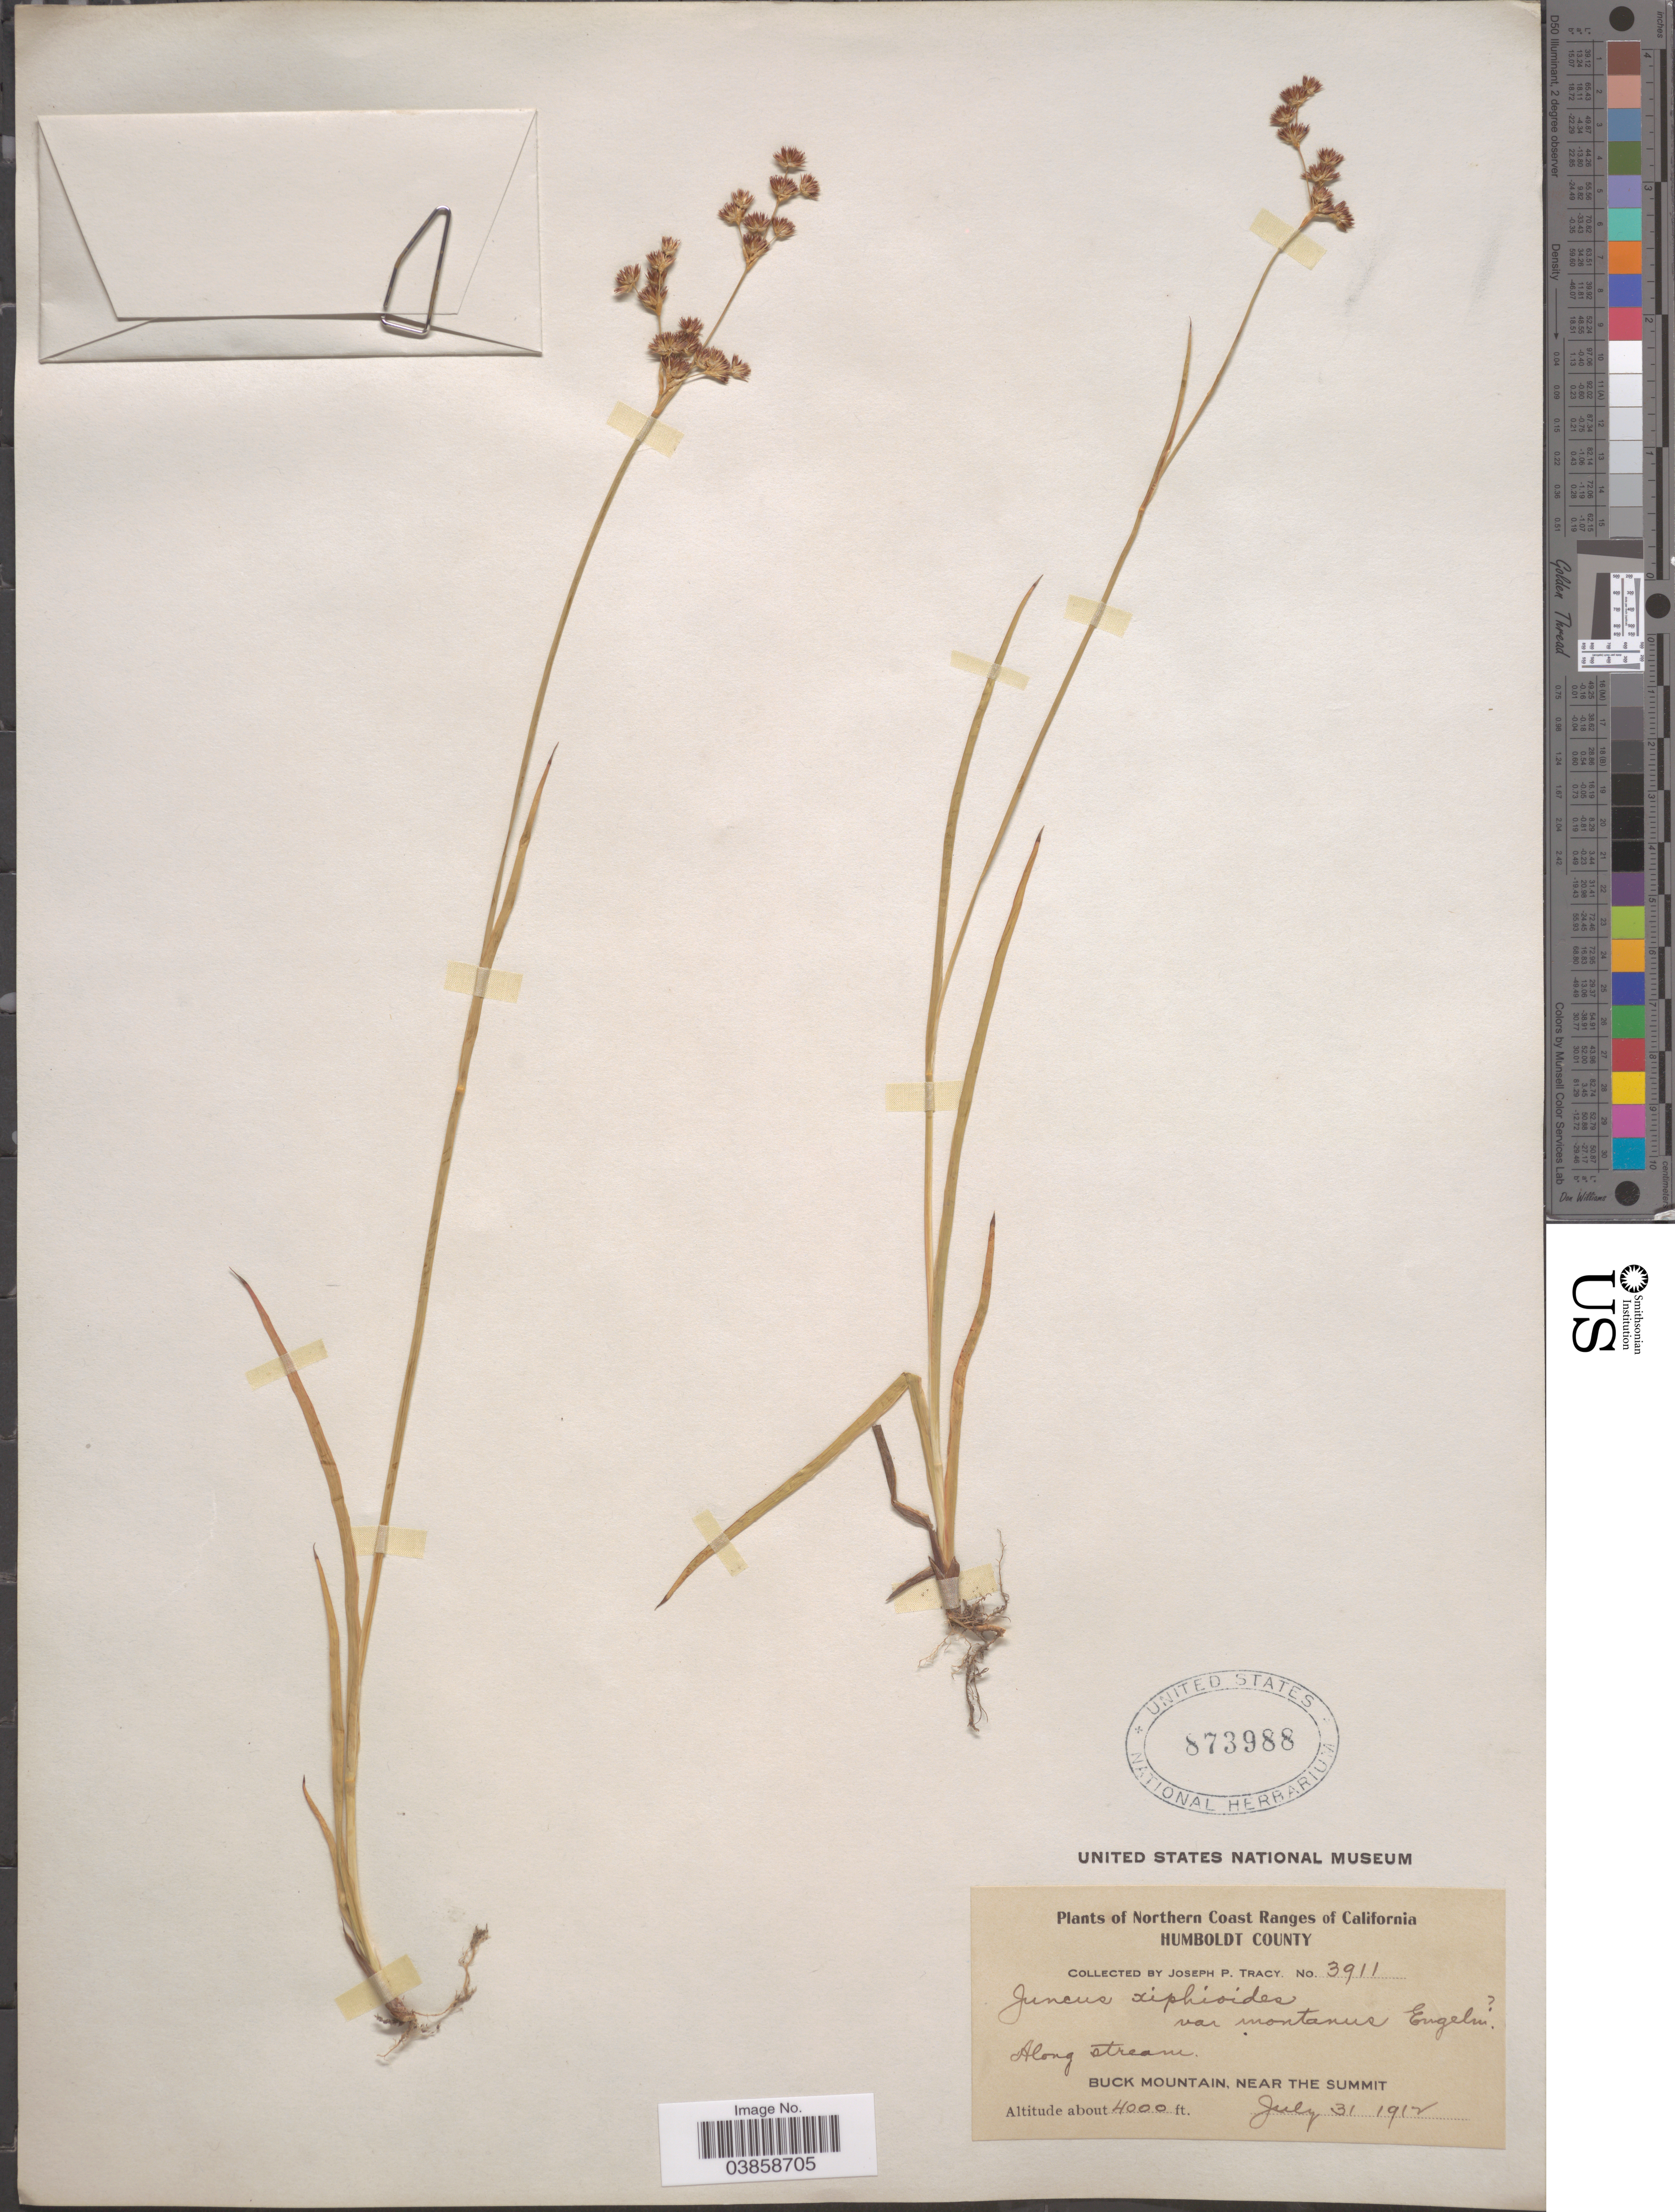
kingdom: Plantae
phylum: Tracheophyta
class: Liliopsida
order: Poales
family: Juncaceae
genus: Juncus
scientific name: Juncus xiphioides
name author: E. Mey.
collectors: J. Tracy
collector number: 3911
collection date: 1912-07-31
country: United States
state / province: California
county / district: Humboldt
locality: Northern Coast Ranges. Humboldt County. Buck Mountain, near the summit.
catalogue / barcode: US 873988